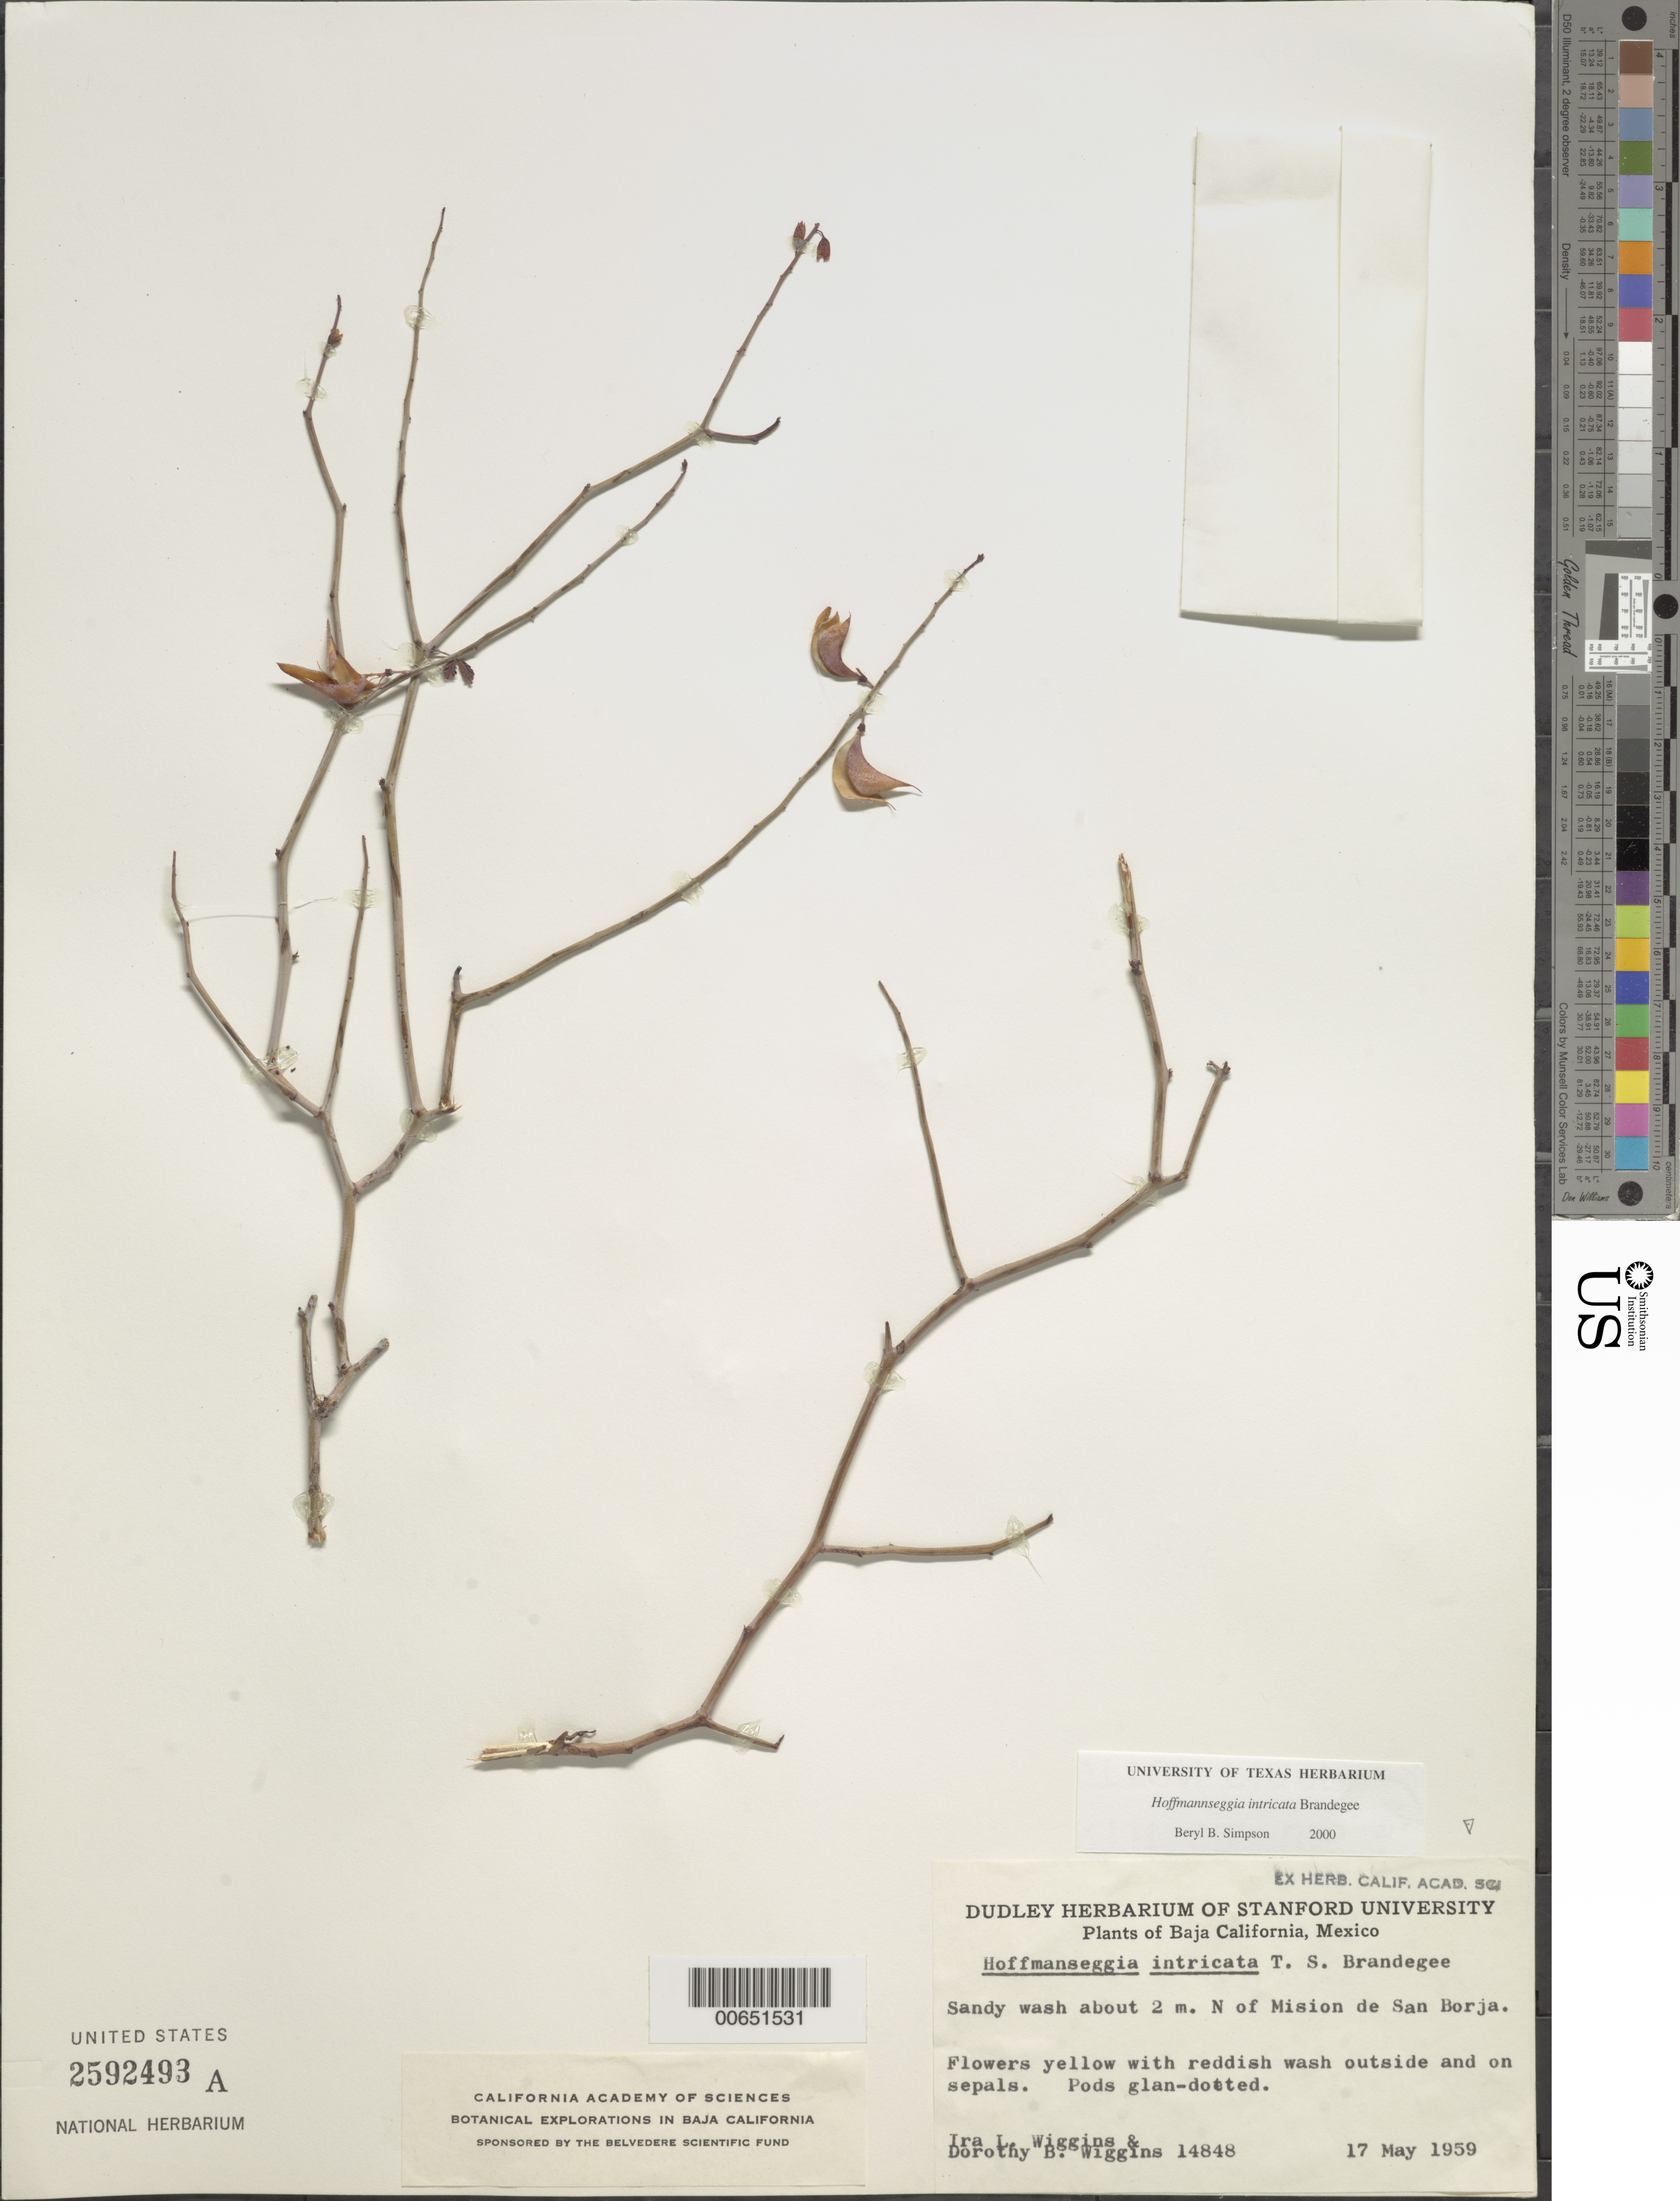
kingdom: Plantae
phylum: Tracheophyta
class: Magnoliopsida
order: Fabales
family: Fabaceae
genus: Hoffmannseggia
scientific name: Hoffmannseggia intricata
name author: Brandegee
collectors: I. L. Wiggins & D. B. Wiggins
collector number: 14848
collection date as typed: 17 May 1959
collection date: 1959-05-17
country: Mexico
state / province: Baja California Norte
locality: N of Mision de San Borja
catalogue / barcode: US 2592493A